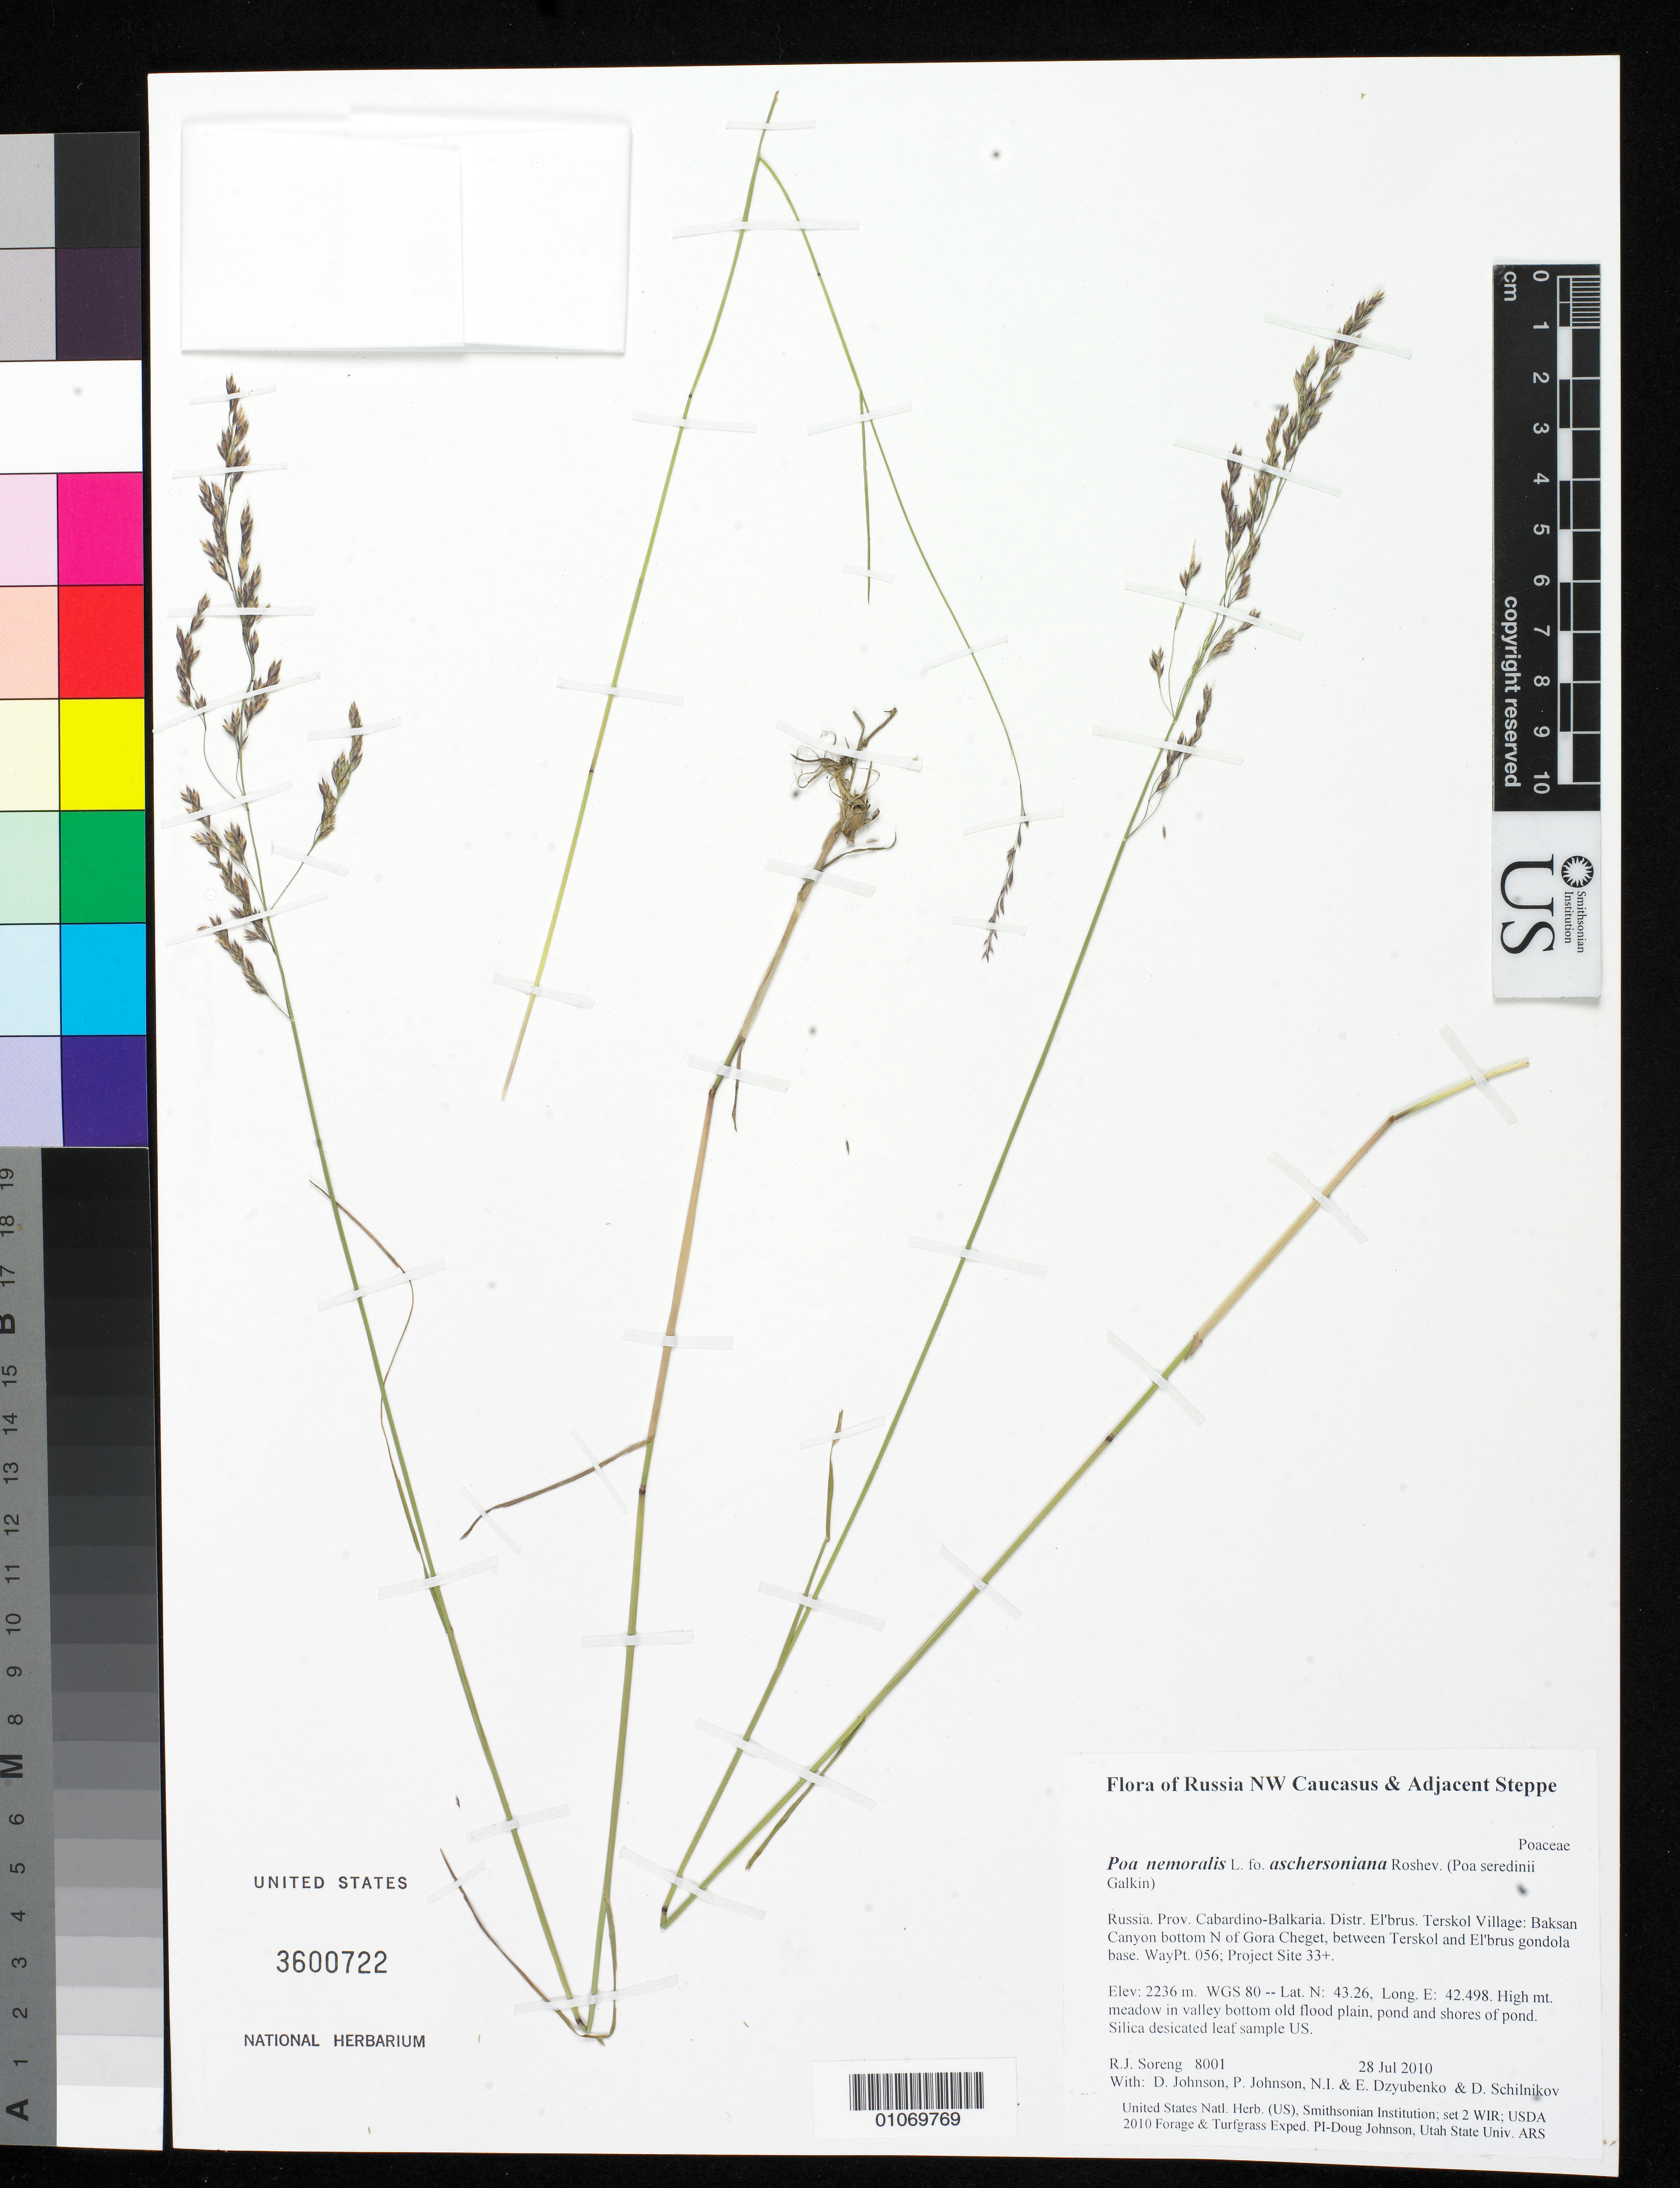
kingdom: Plantae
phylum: Tracheophyta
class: Liliopsida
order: Poales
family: Poaceae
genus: Poa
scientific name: Poa nemoralis f. aschersoniana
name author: Litv.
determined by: Soreng, Robert J., Research Associate (BOT), Smithsonian Institution - National Museum of Natural History (UNITED STATES)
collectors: R. J. Soreng, D. Johnson, P. Johnson, N. Dzyubenko, E. Dzyubenko & D. Schilnikov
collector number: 8001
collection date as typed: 28 Jul 2010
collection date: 2010-07-28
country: Russian Federation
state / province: Kabardino-Balkar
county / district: El'brus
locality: Terskol Village: Baksan Canyon bottom N of Gora Cheget, between Terskol and El'brus gondola base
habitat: High mt. meadow in valley bottom old flood plain, pond and shores of pond.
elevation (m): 2236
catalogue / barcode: US 3600722